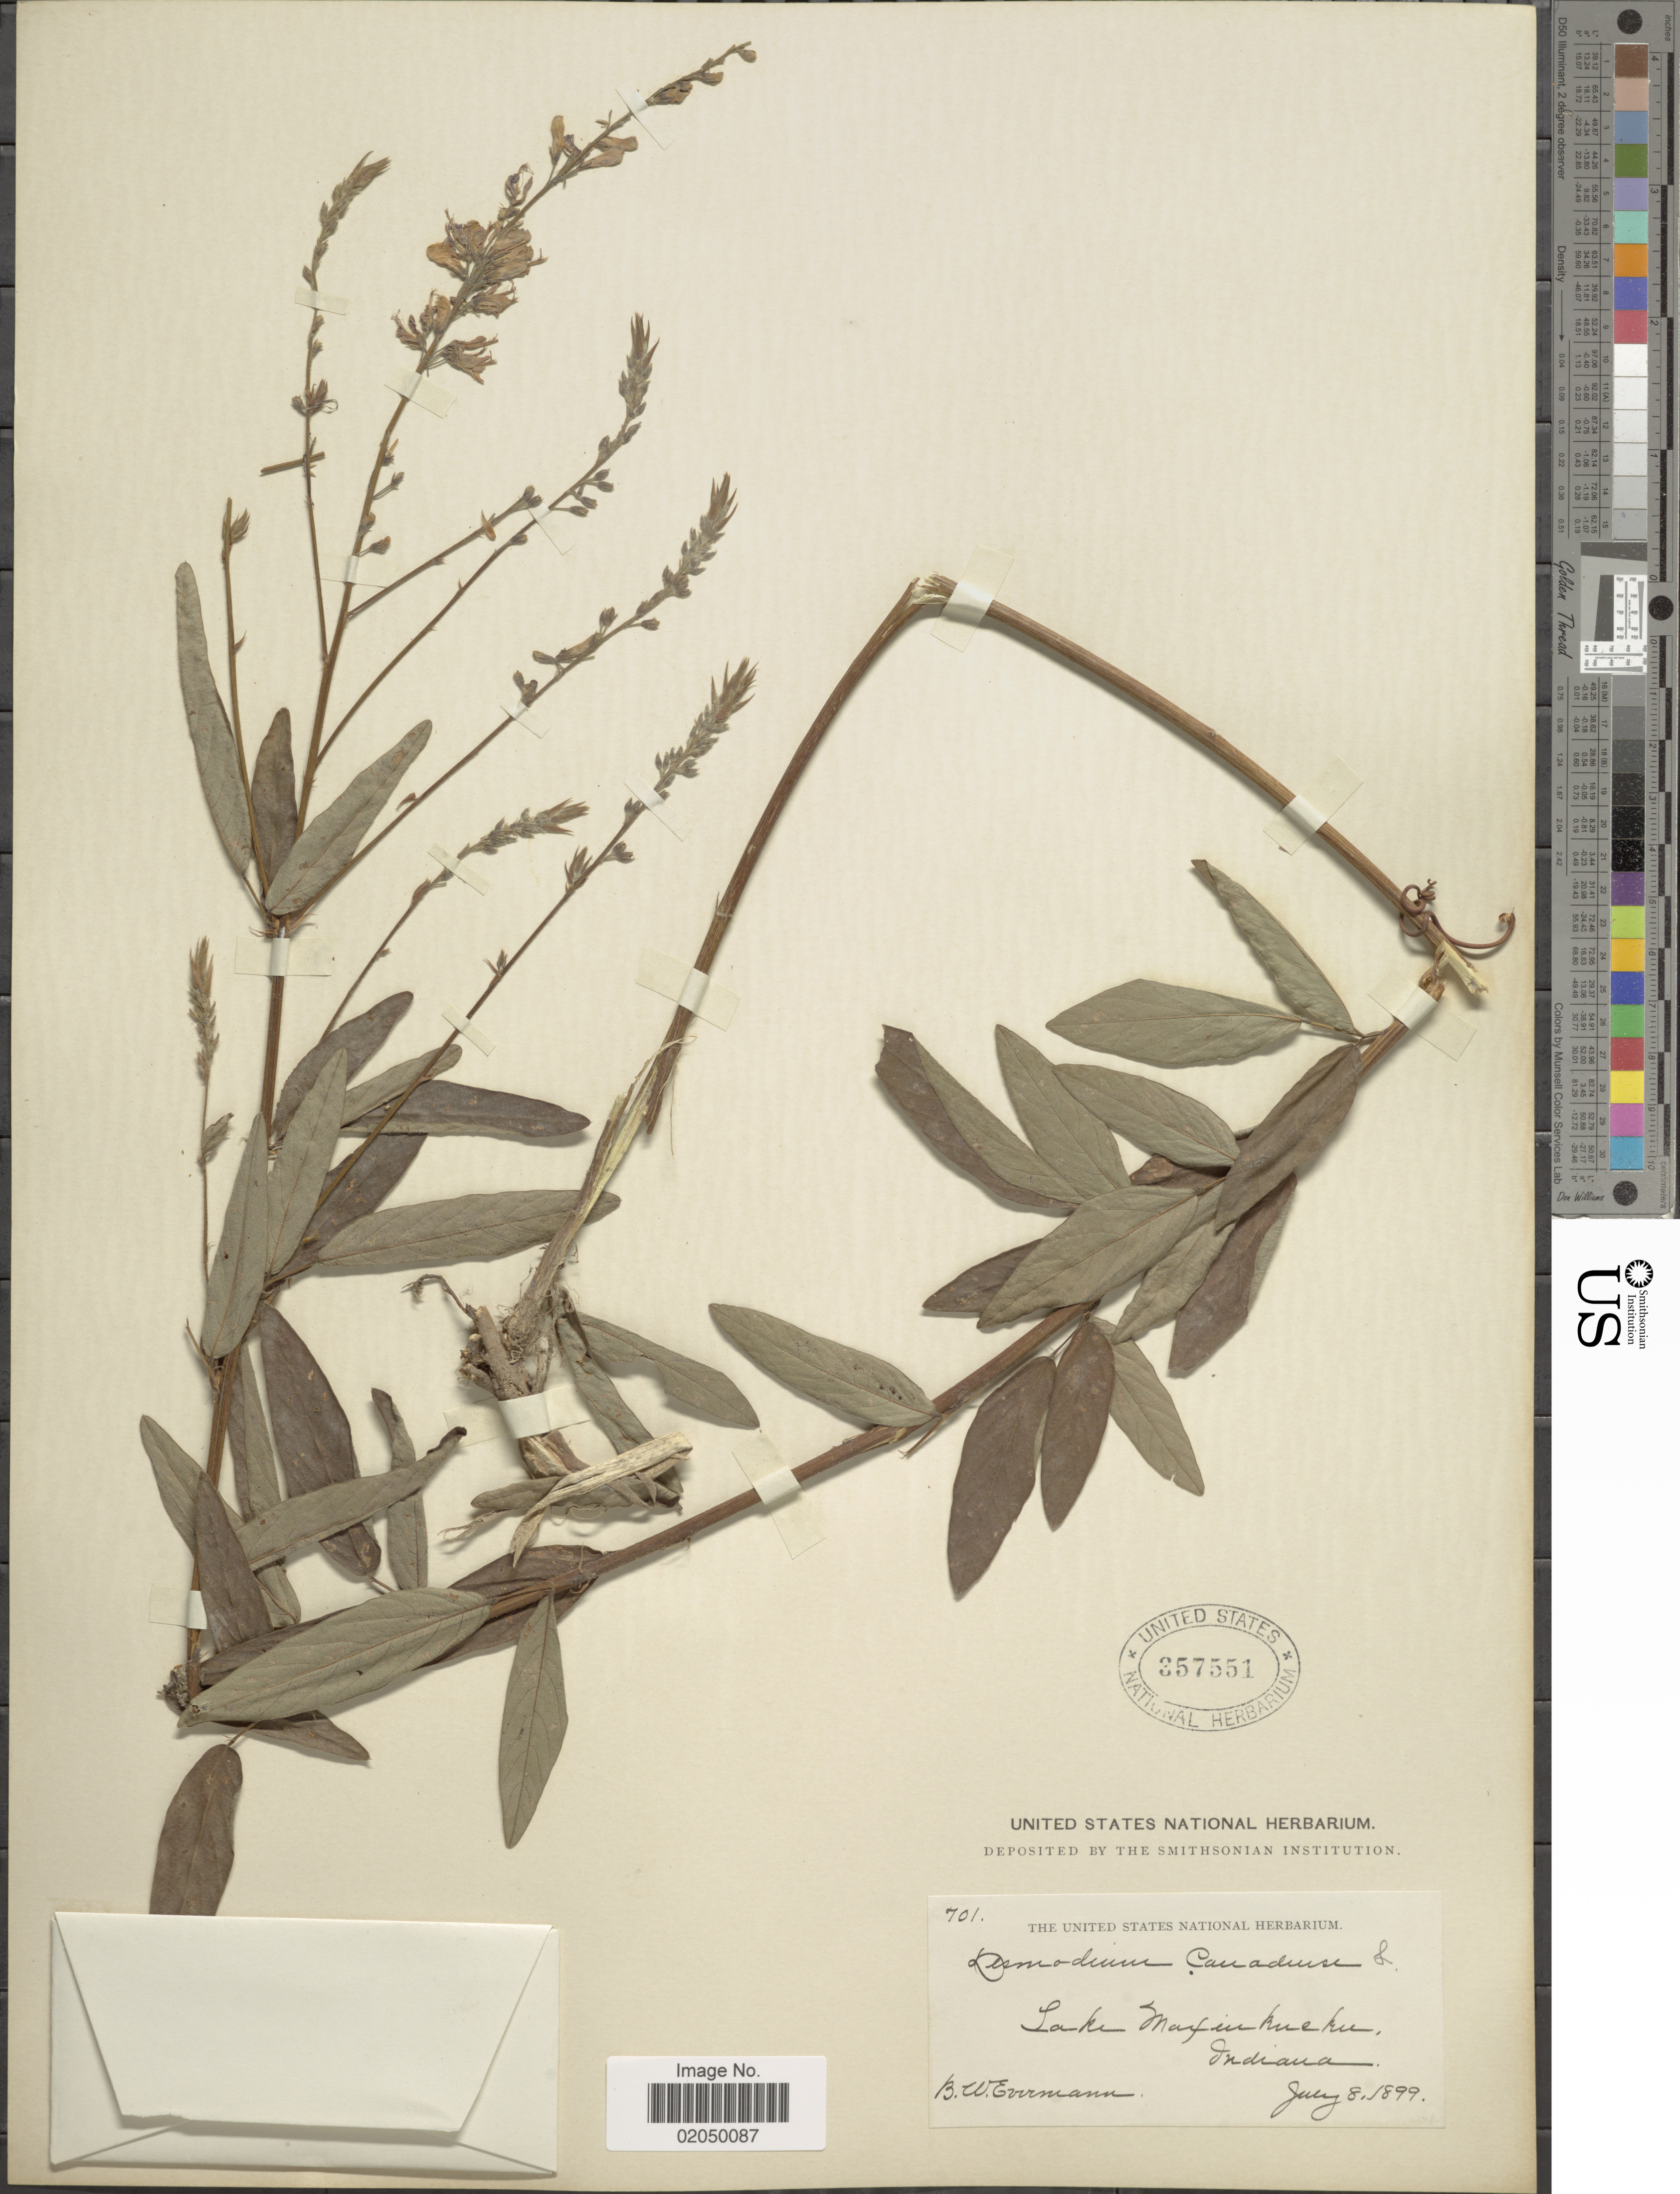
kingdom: Plantae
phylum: Tracheophyta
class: Magnoliopsida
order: Fabales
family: Fabaceae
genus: Desmodium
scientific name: Desmodium canadense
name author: (L.) DC.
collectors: B. W. Evermann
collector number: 701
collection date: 1899-07-08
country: United States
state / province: Indiana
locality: Lake Maxinkuckee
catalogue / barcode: US 357551